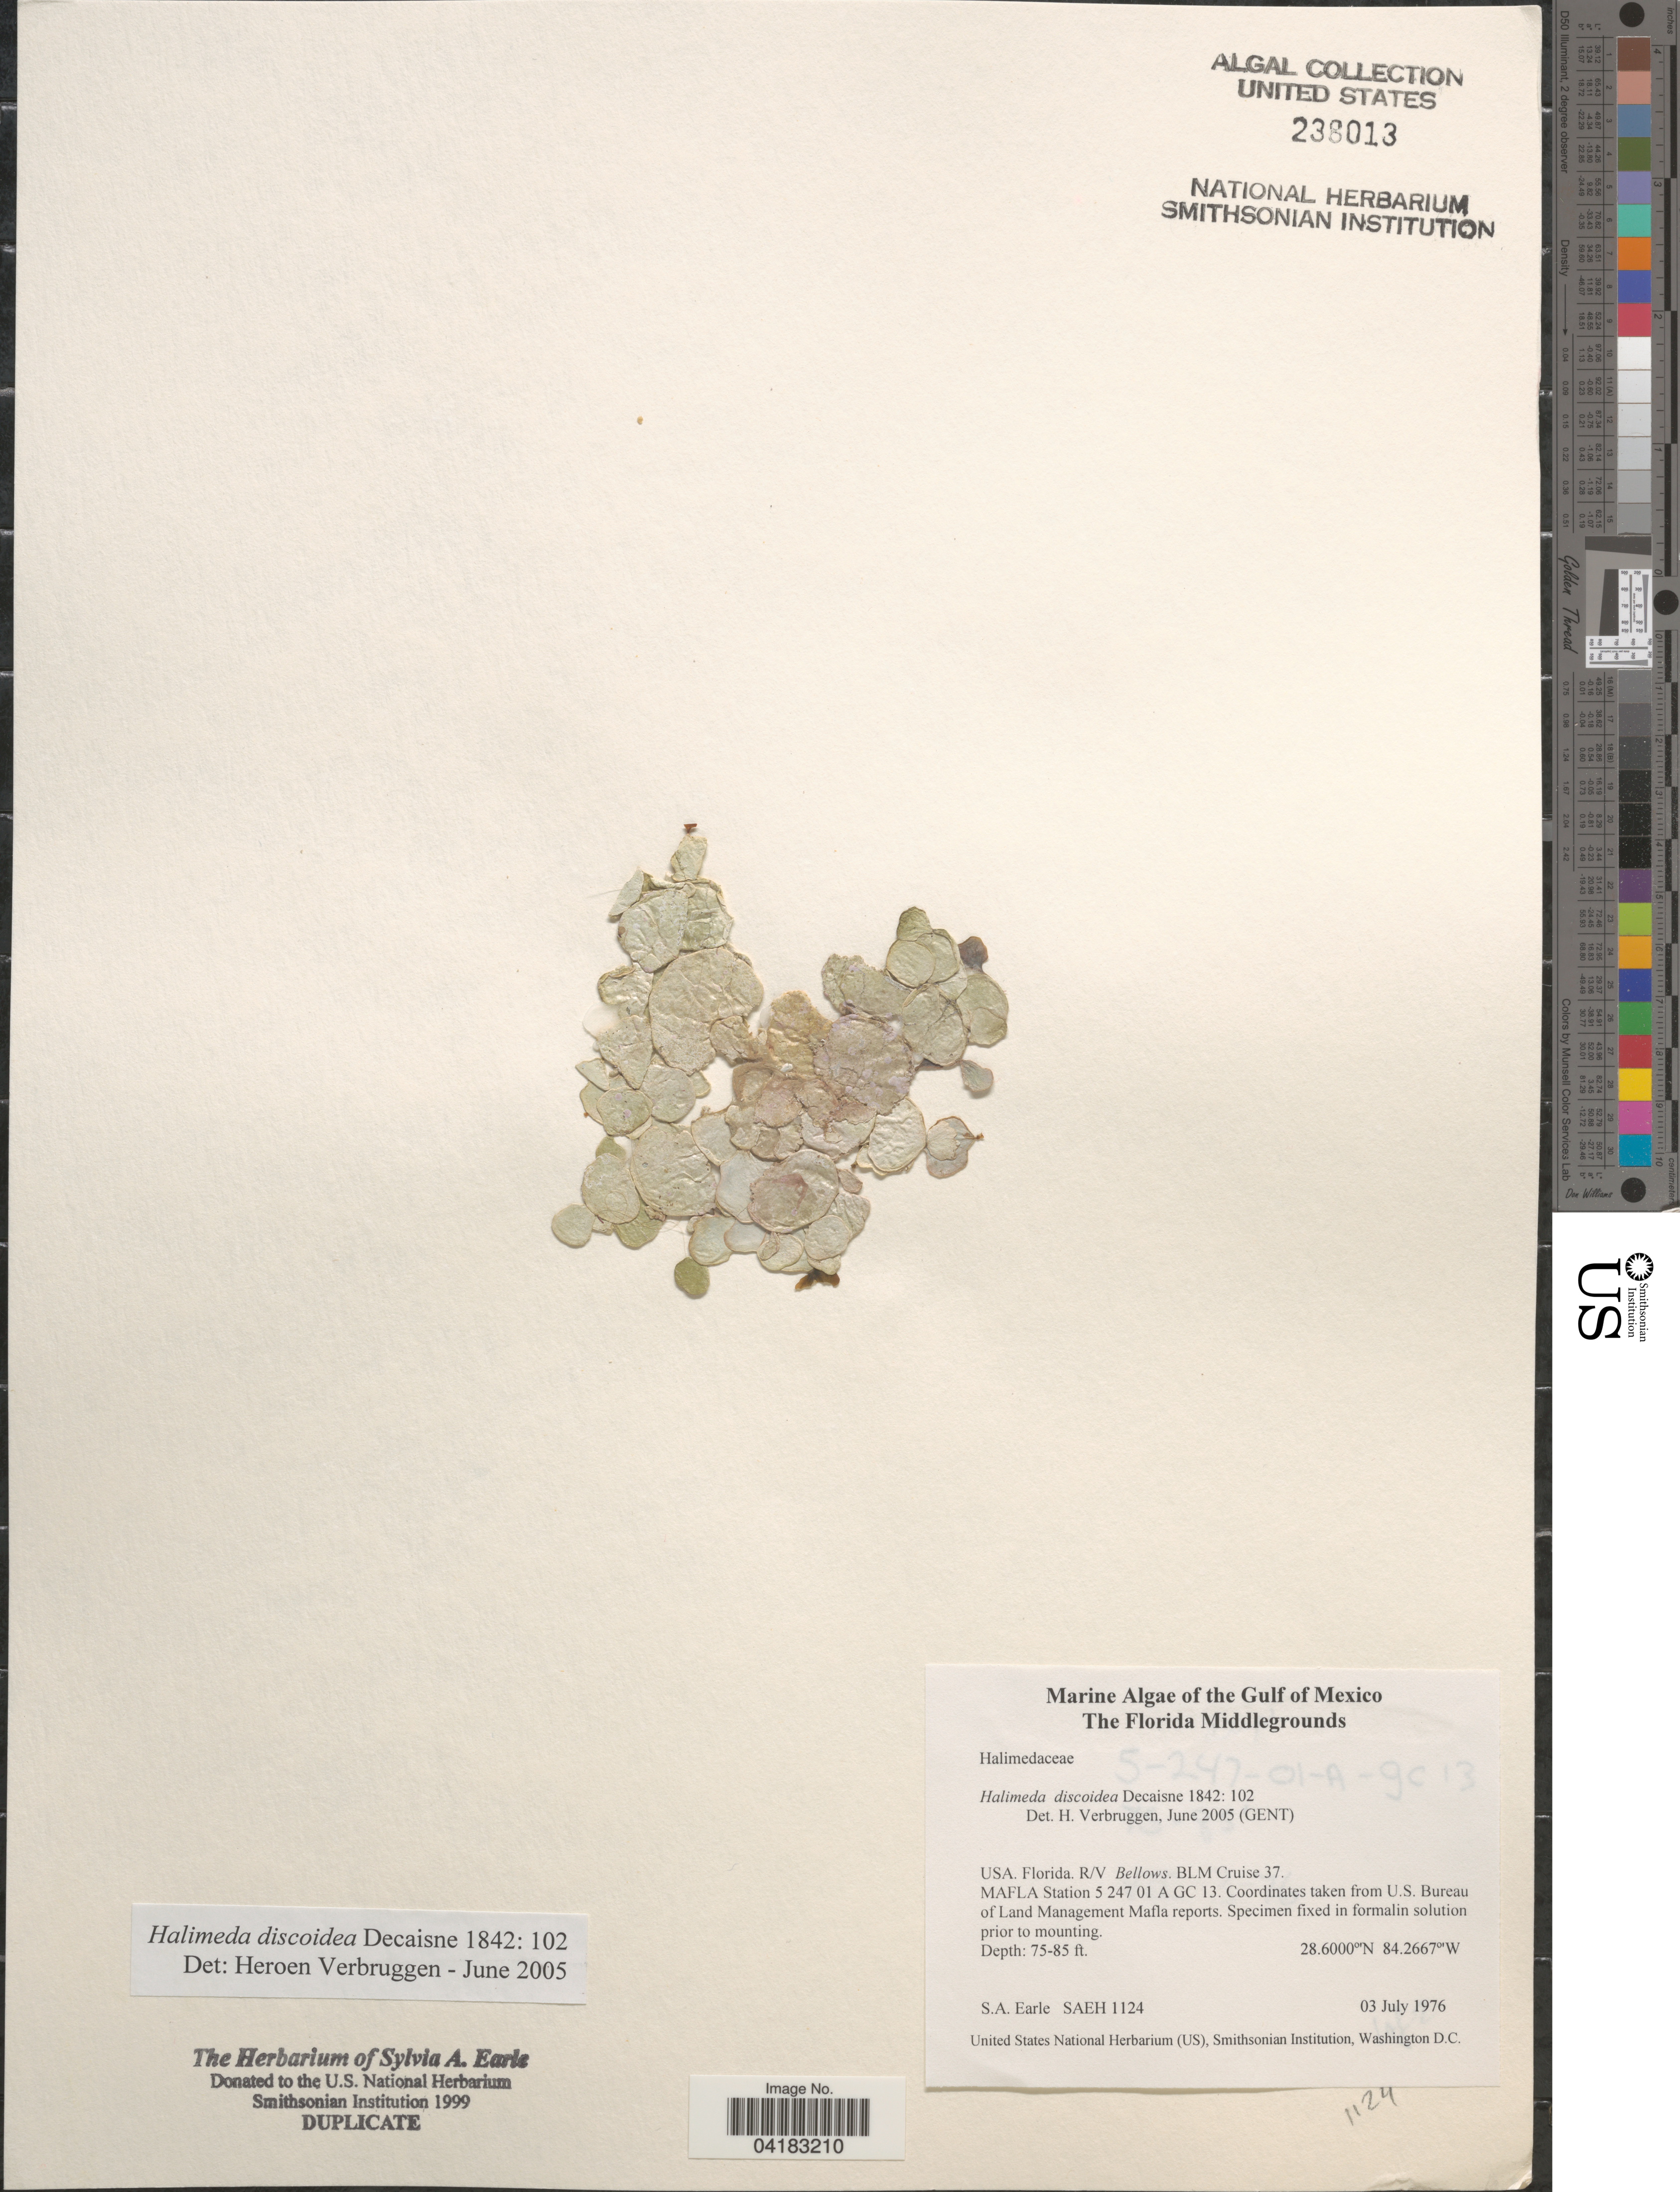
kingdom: Plantae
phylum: Chlorophyta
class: Ulvophyceae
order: Bryopsidales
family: Halimedaceae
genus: Halimeda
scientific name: Halimeda discoidea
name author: Decne.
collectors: S. A. Earle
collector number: SAEH1124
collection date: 1976-07-03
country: United States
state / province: Florida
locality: Gulf of Mexico. The Florida Middlegrounds. R/V Bellows. BLM Cruise 37. MAFLA Station 5 247 01 A GC 13.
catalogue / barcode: US 238013